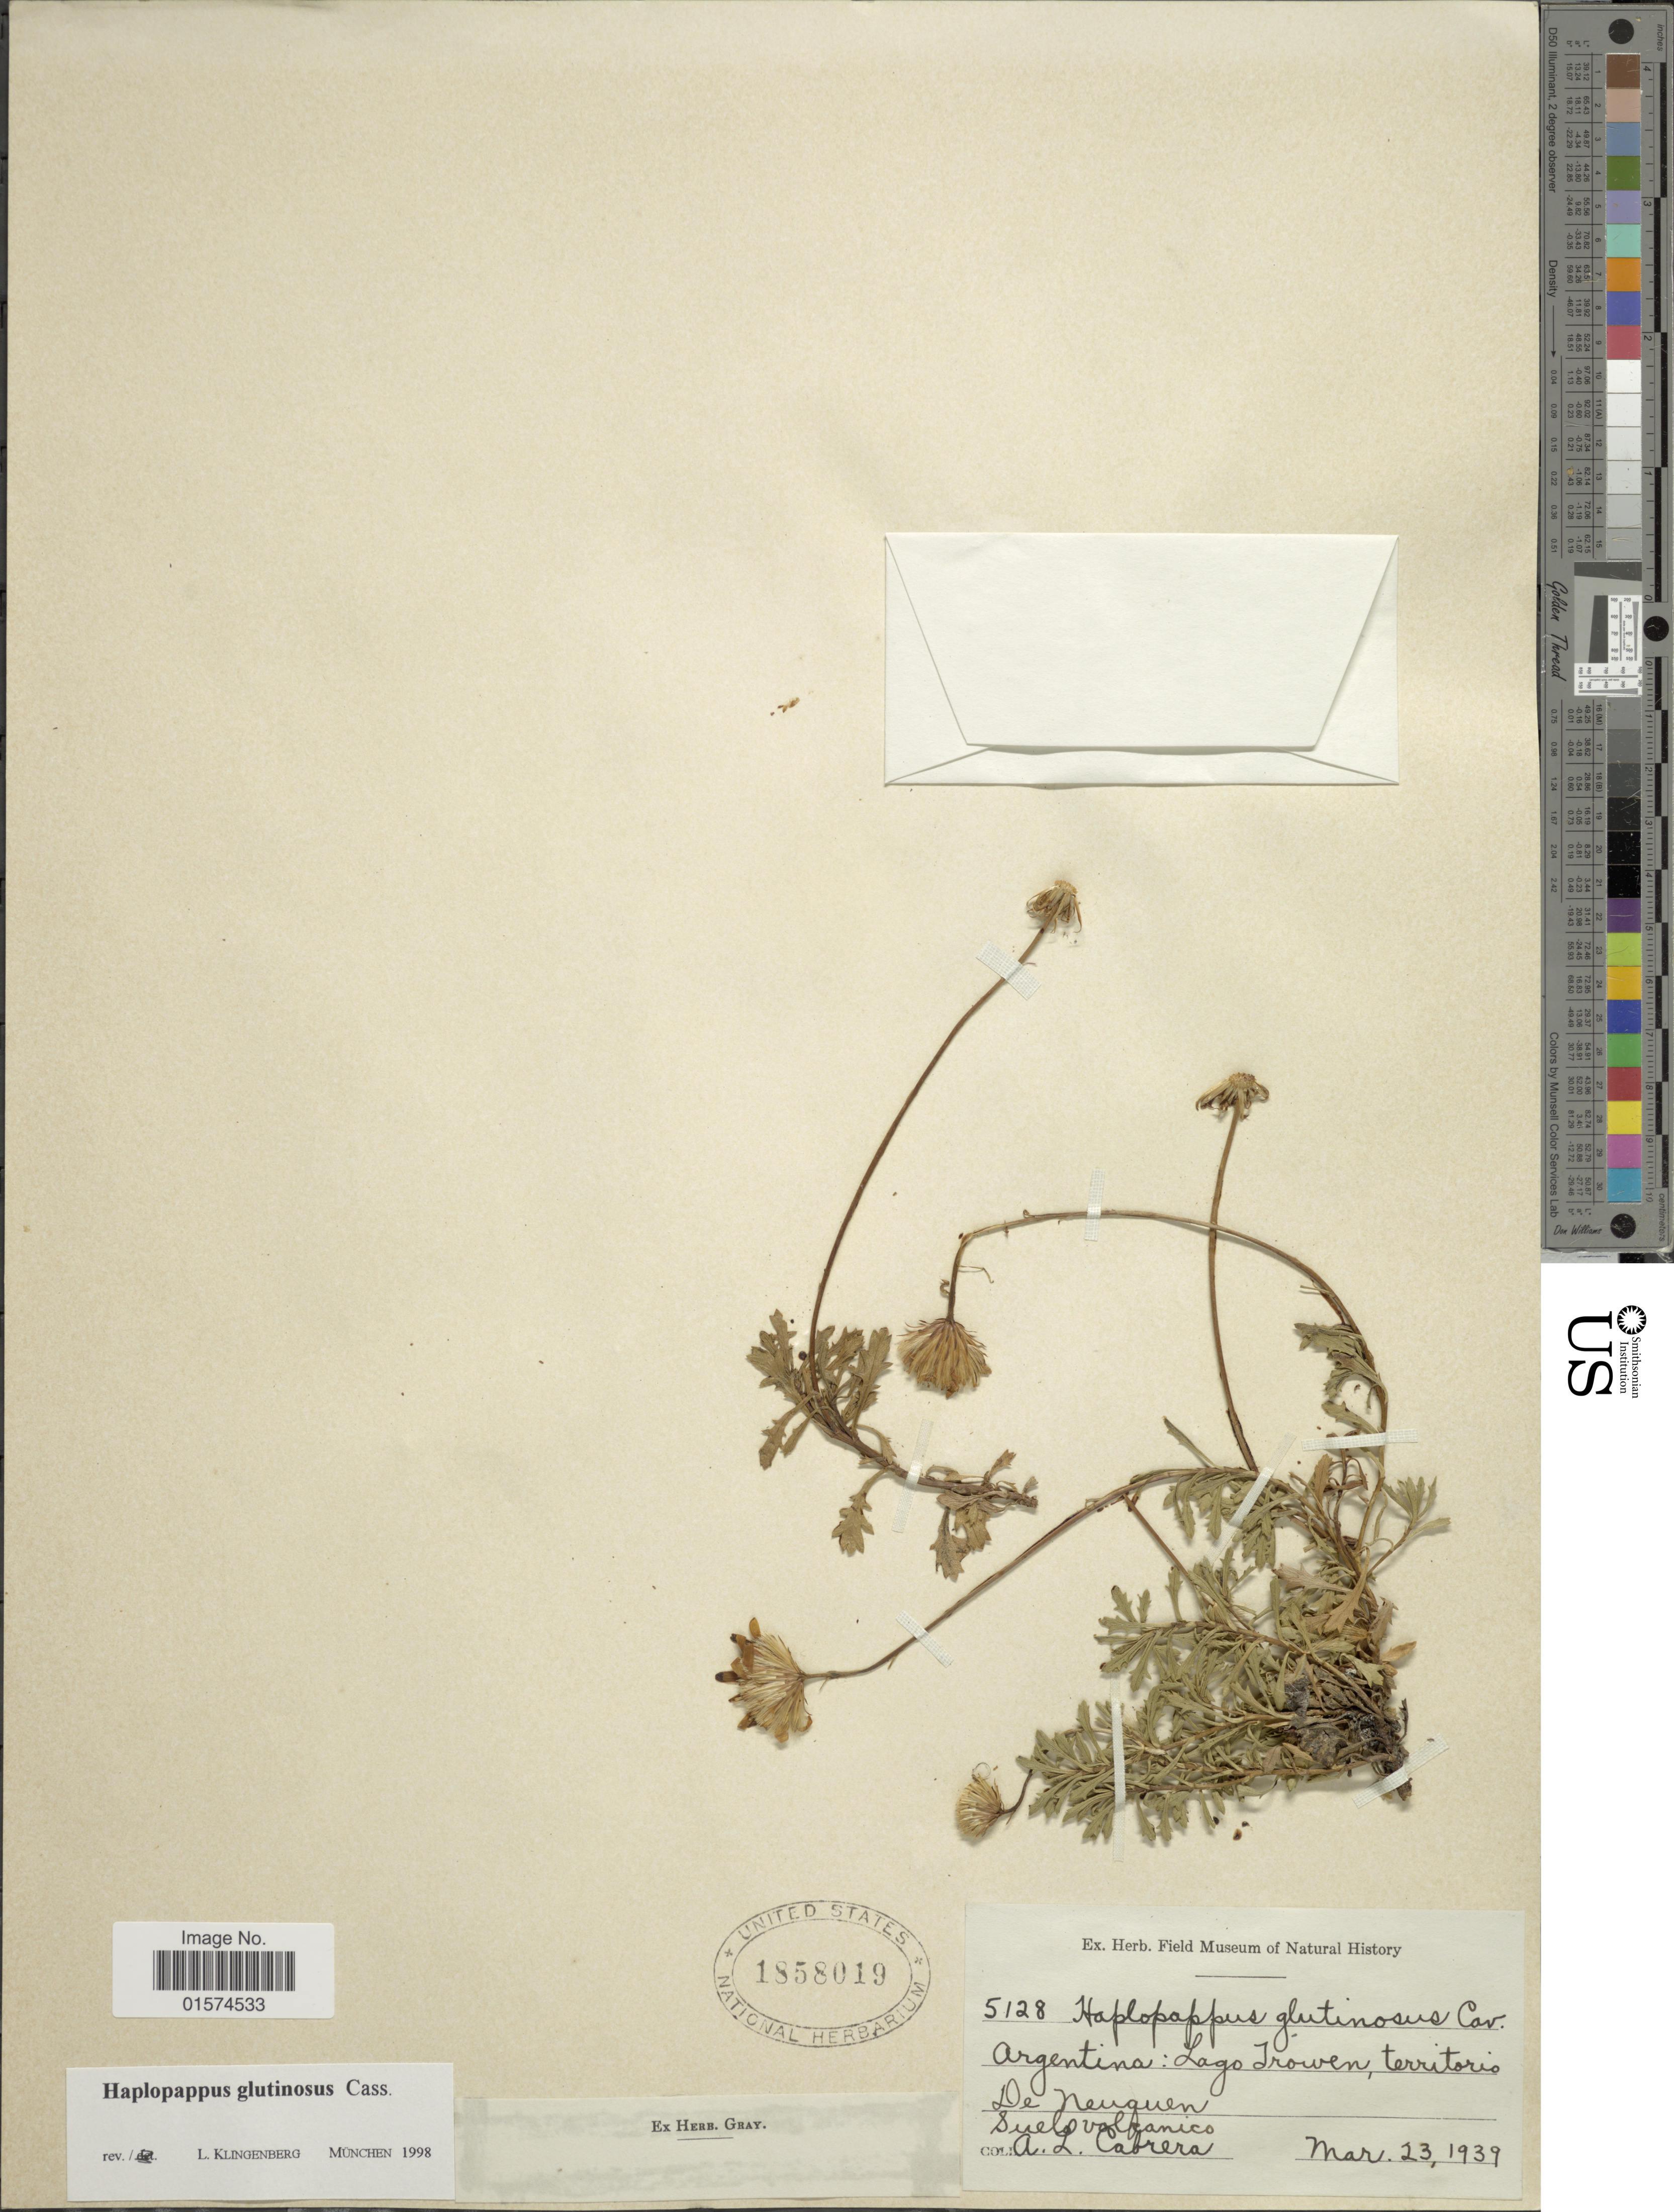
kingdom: Plantae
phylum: Tracheophyta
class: Magnoliopsida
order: Asterales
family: Asteraceae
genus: Haplopappus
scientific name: Haplopappus glutinosus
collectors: A. L. Cabrera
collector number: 5128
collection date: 1939-03-23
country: Argentina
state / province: Neuquen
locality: Lago Irowen, territorio De Neuquen, Suel volcanico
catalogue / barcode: US 1858019